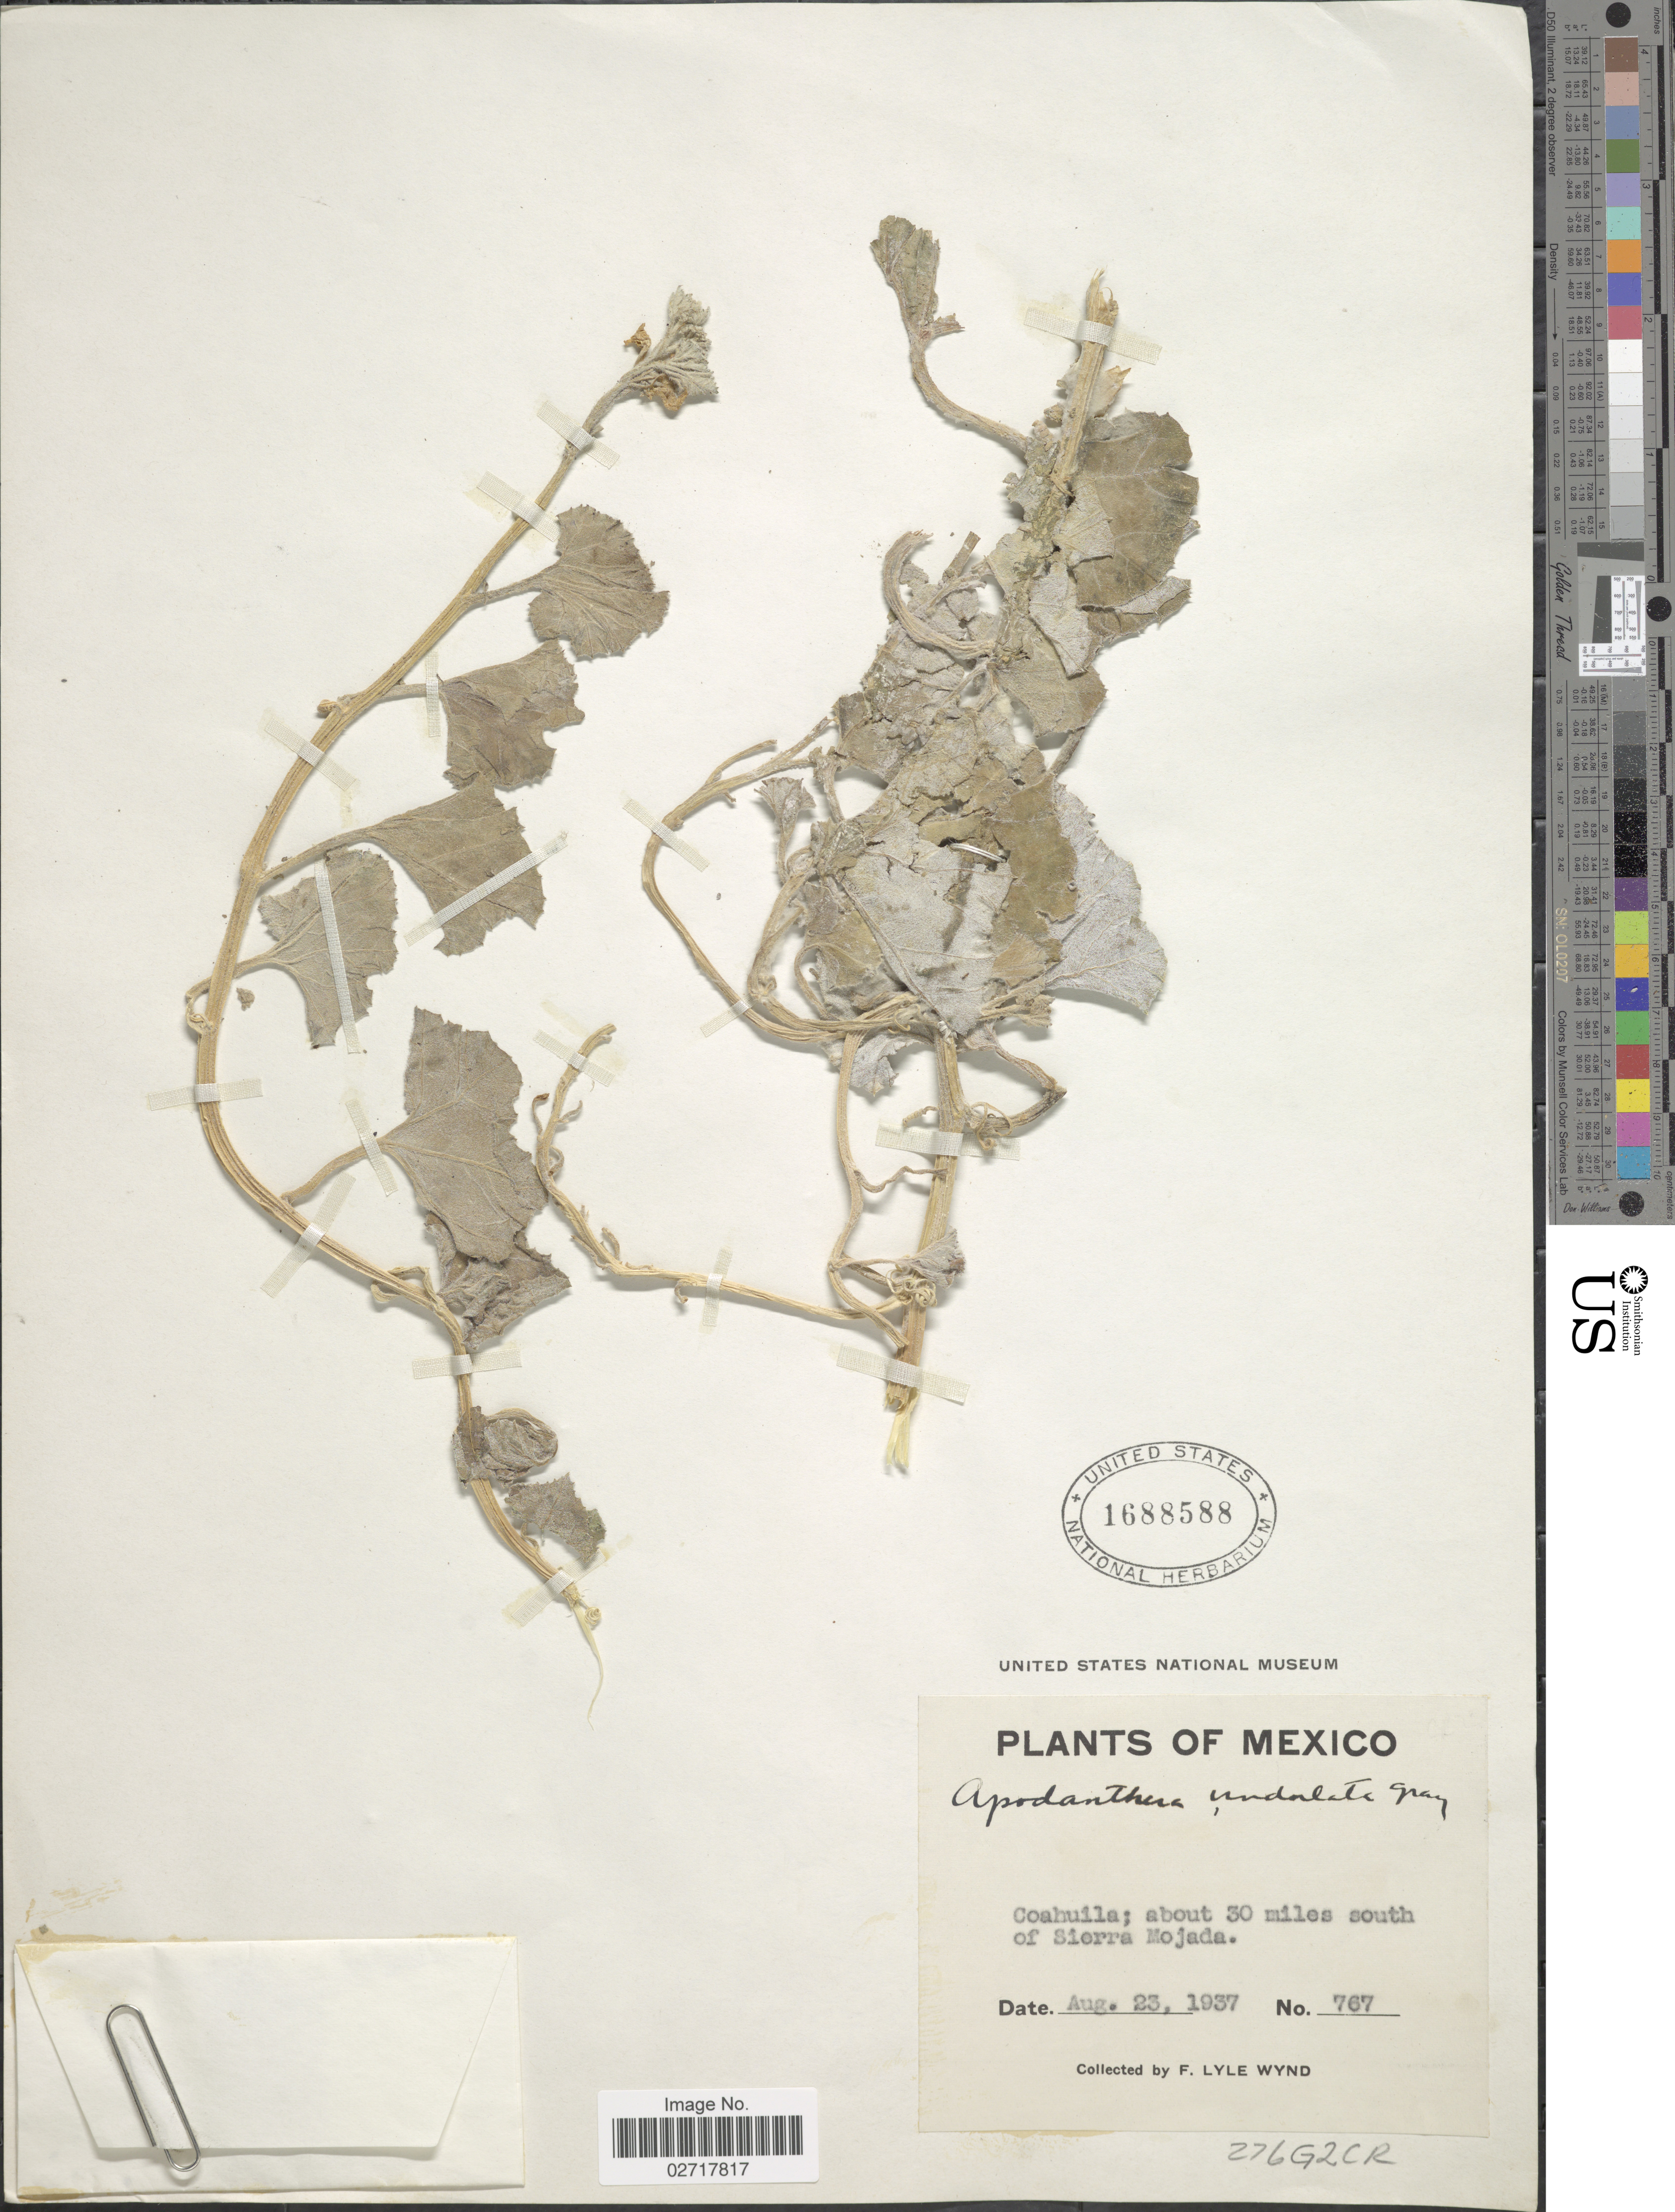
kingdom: Plantae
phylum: Tracheophyta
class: Magnoliopsida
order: Cucurbitales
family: Cucurbitaceae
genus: Apodanthera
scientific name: Apodanthera undulata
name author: A. Gray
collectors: F. L. Wynd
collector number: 767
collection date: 1937-08-23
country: Mexico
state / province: Coahuila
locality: About 30 miles south of Sierra Mojada.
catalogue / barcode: US 1688588